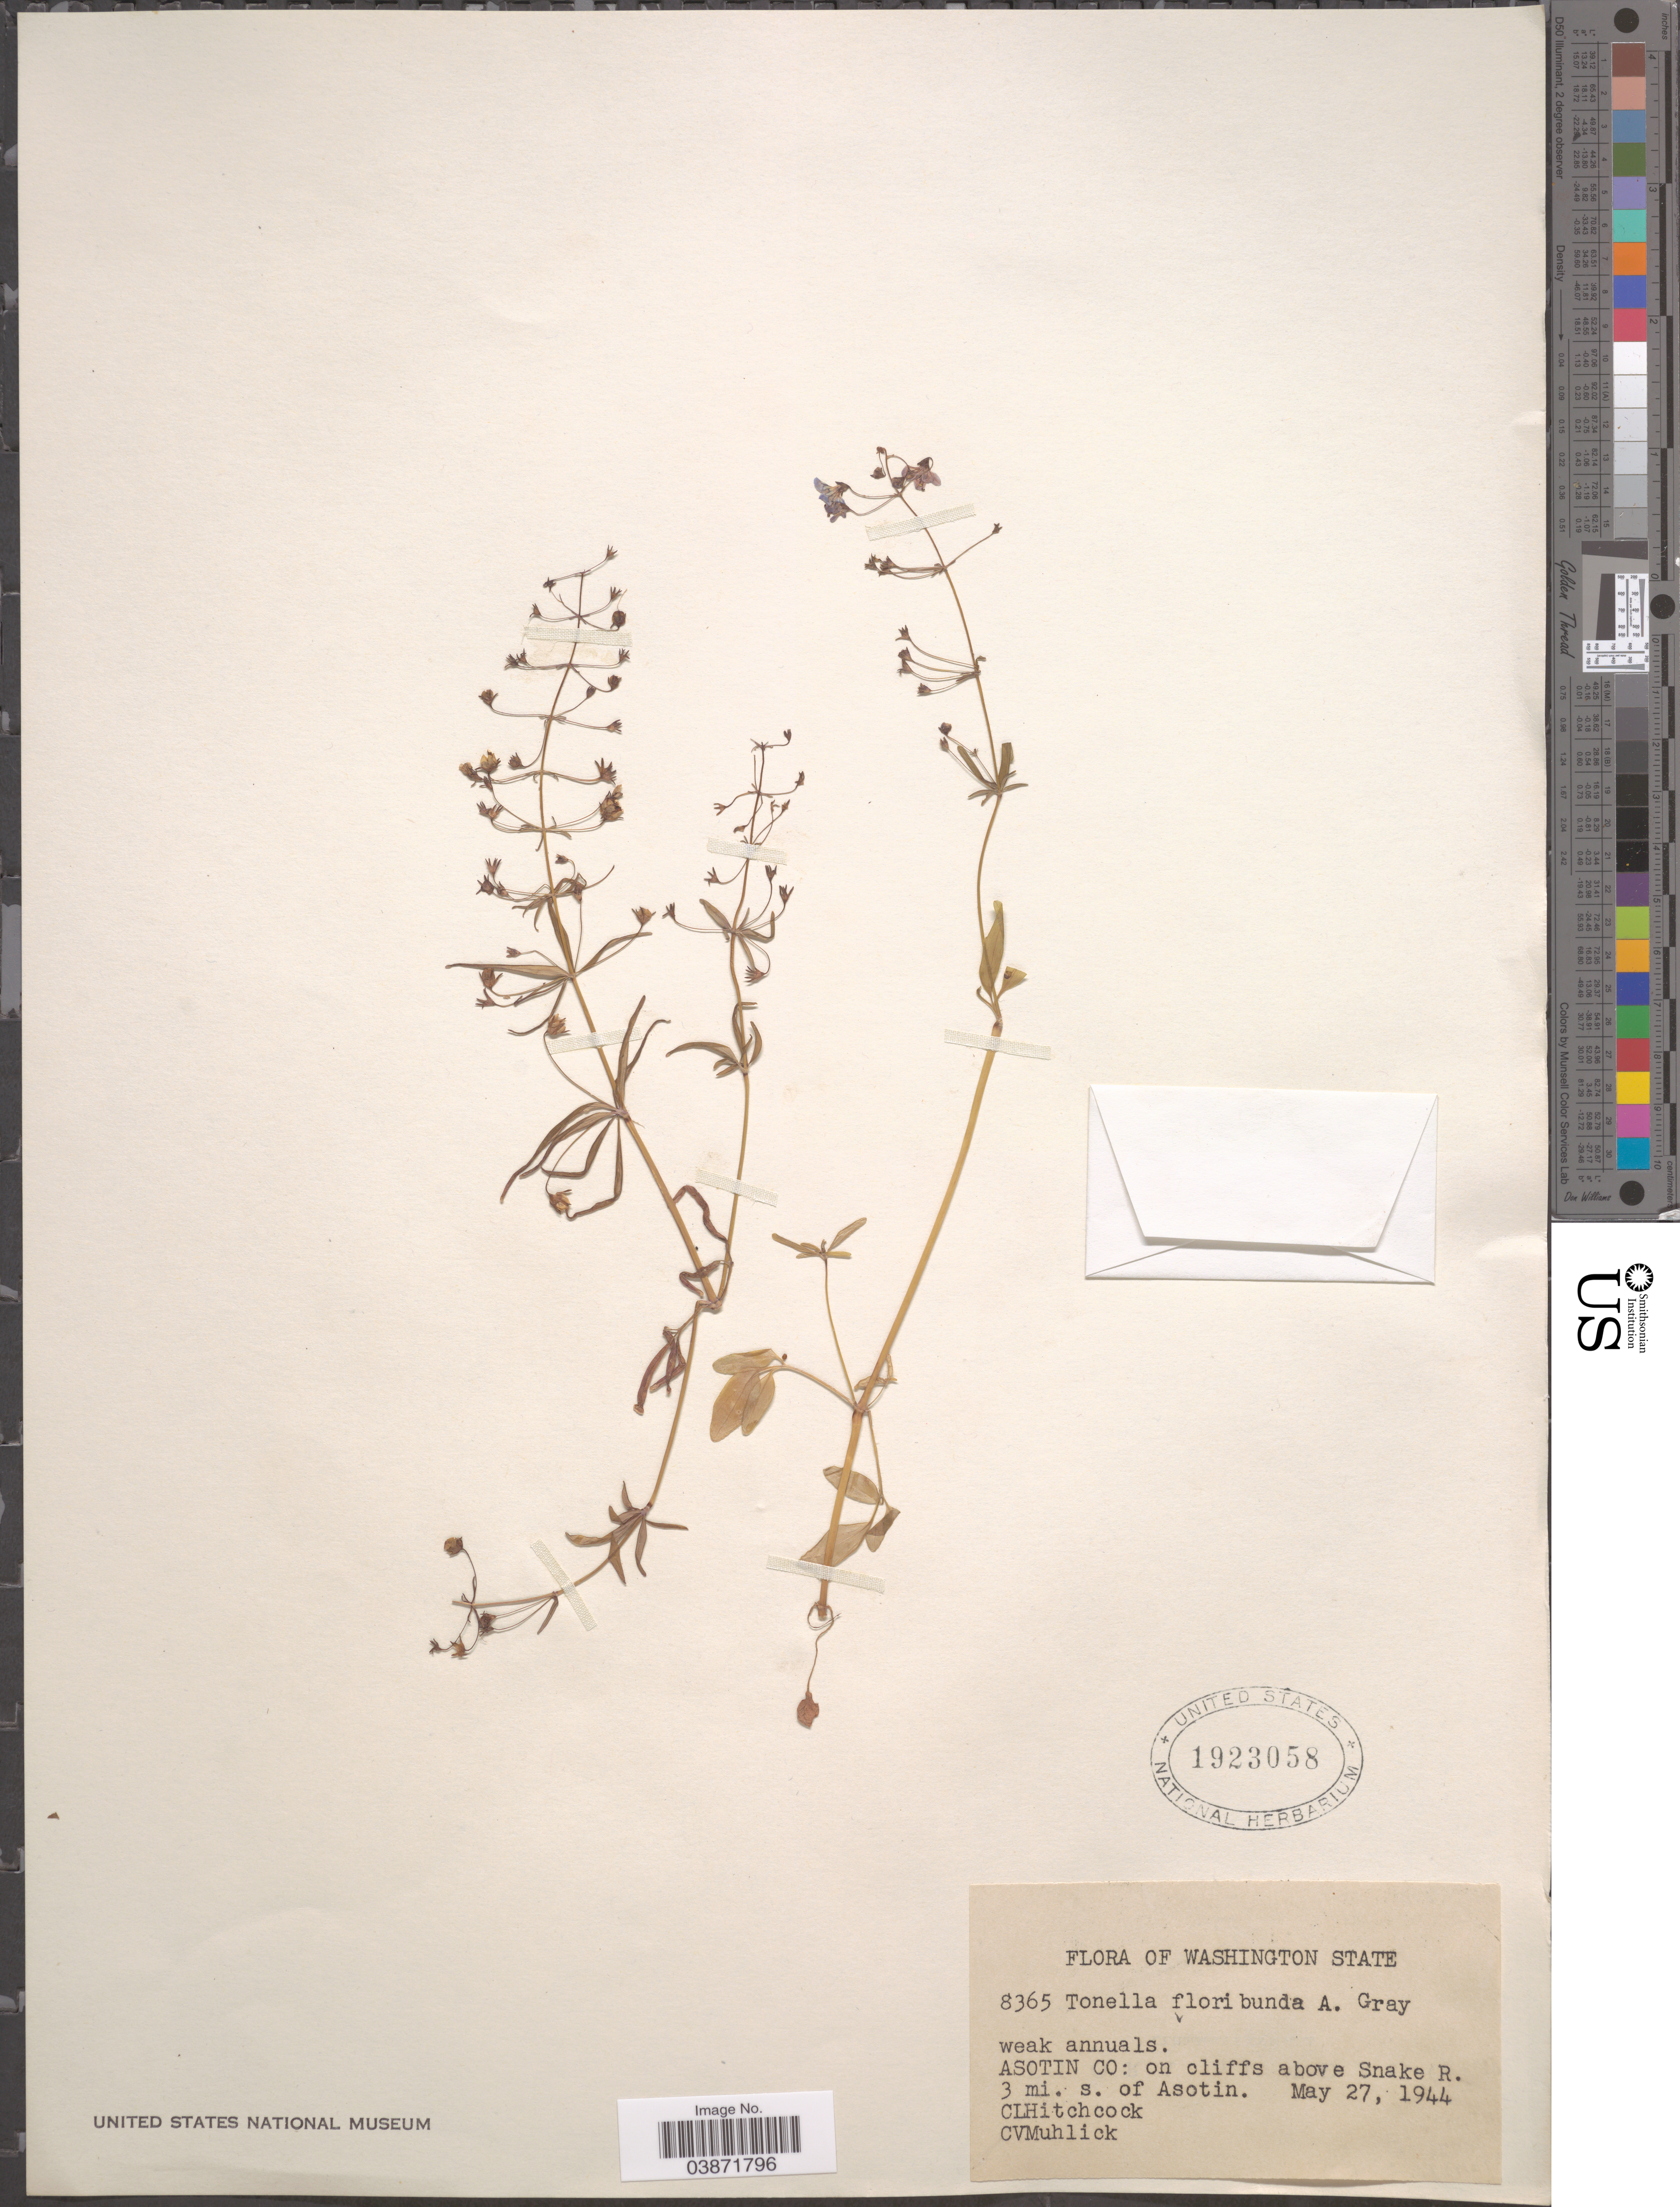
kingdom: Plantae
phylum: Tracheophyta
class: Magnoliopsida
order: Lamiales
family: Plantaginaceae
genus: Tonella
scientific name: Tonella floribunda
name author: A. Gray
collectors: C. L. Hitchcock & C. V. Muhlick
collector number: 8365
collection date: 1944-05-27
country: United States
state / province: Washington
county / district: Asotin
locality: Asotin Co: on cliffs above Snake R. 3 mi. s. of Asotin.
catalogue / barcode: US 1923058